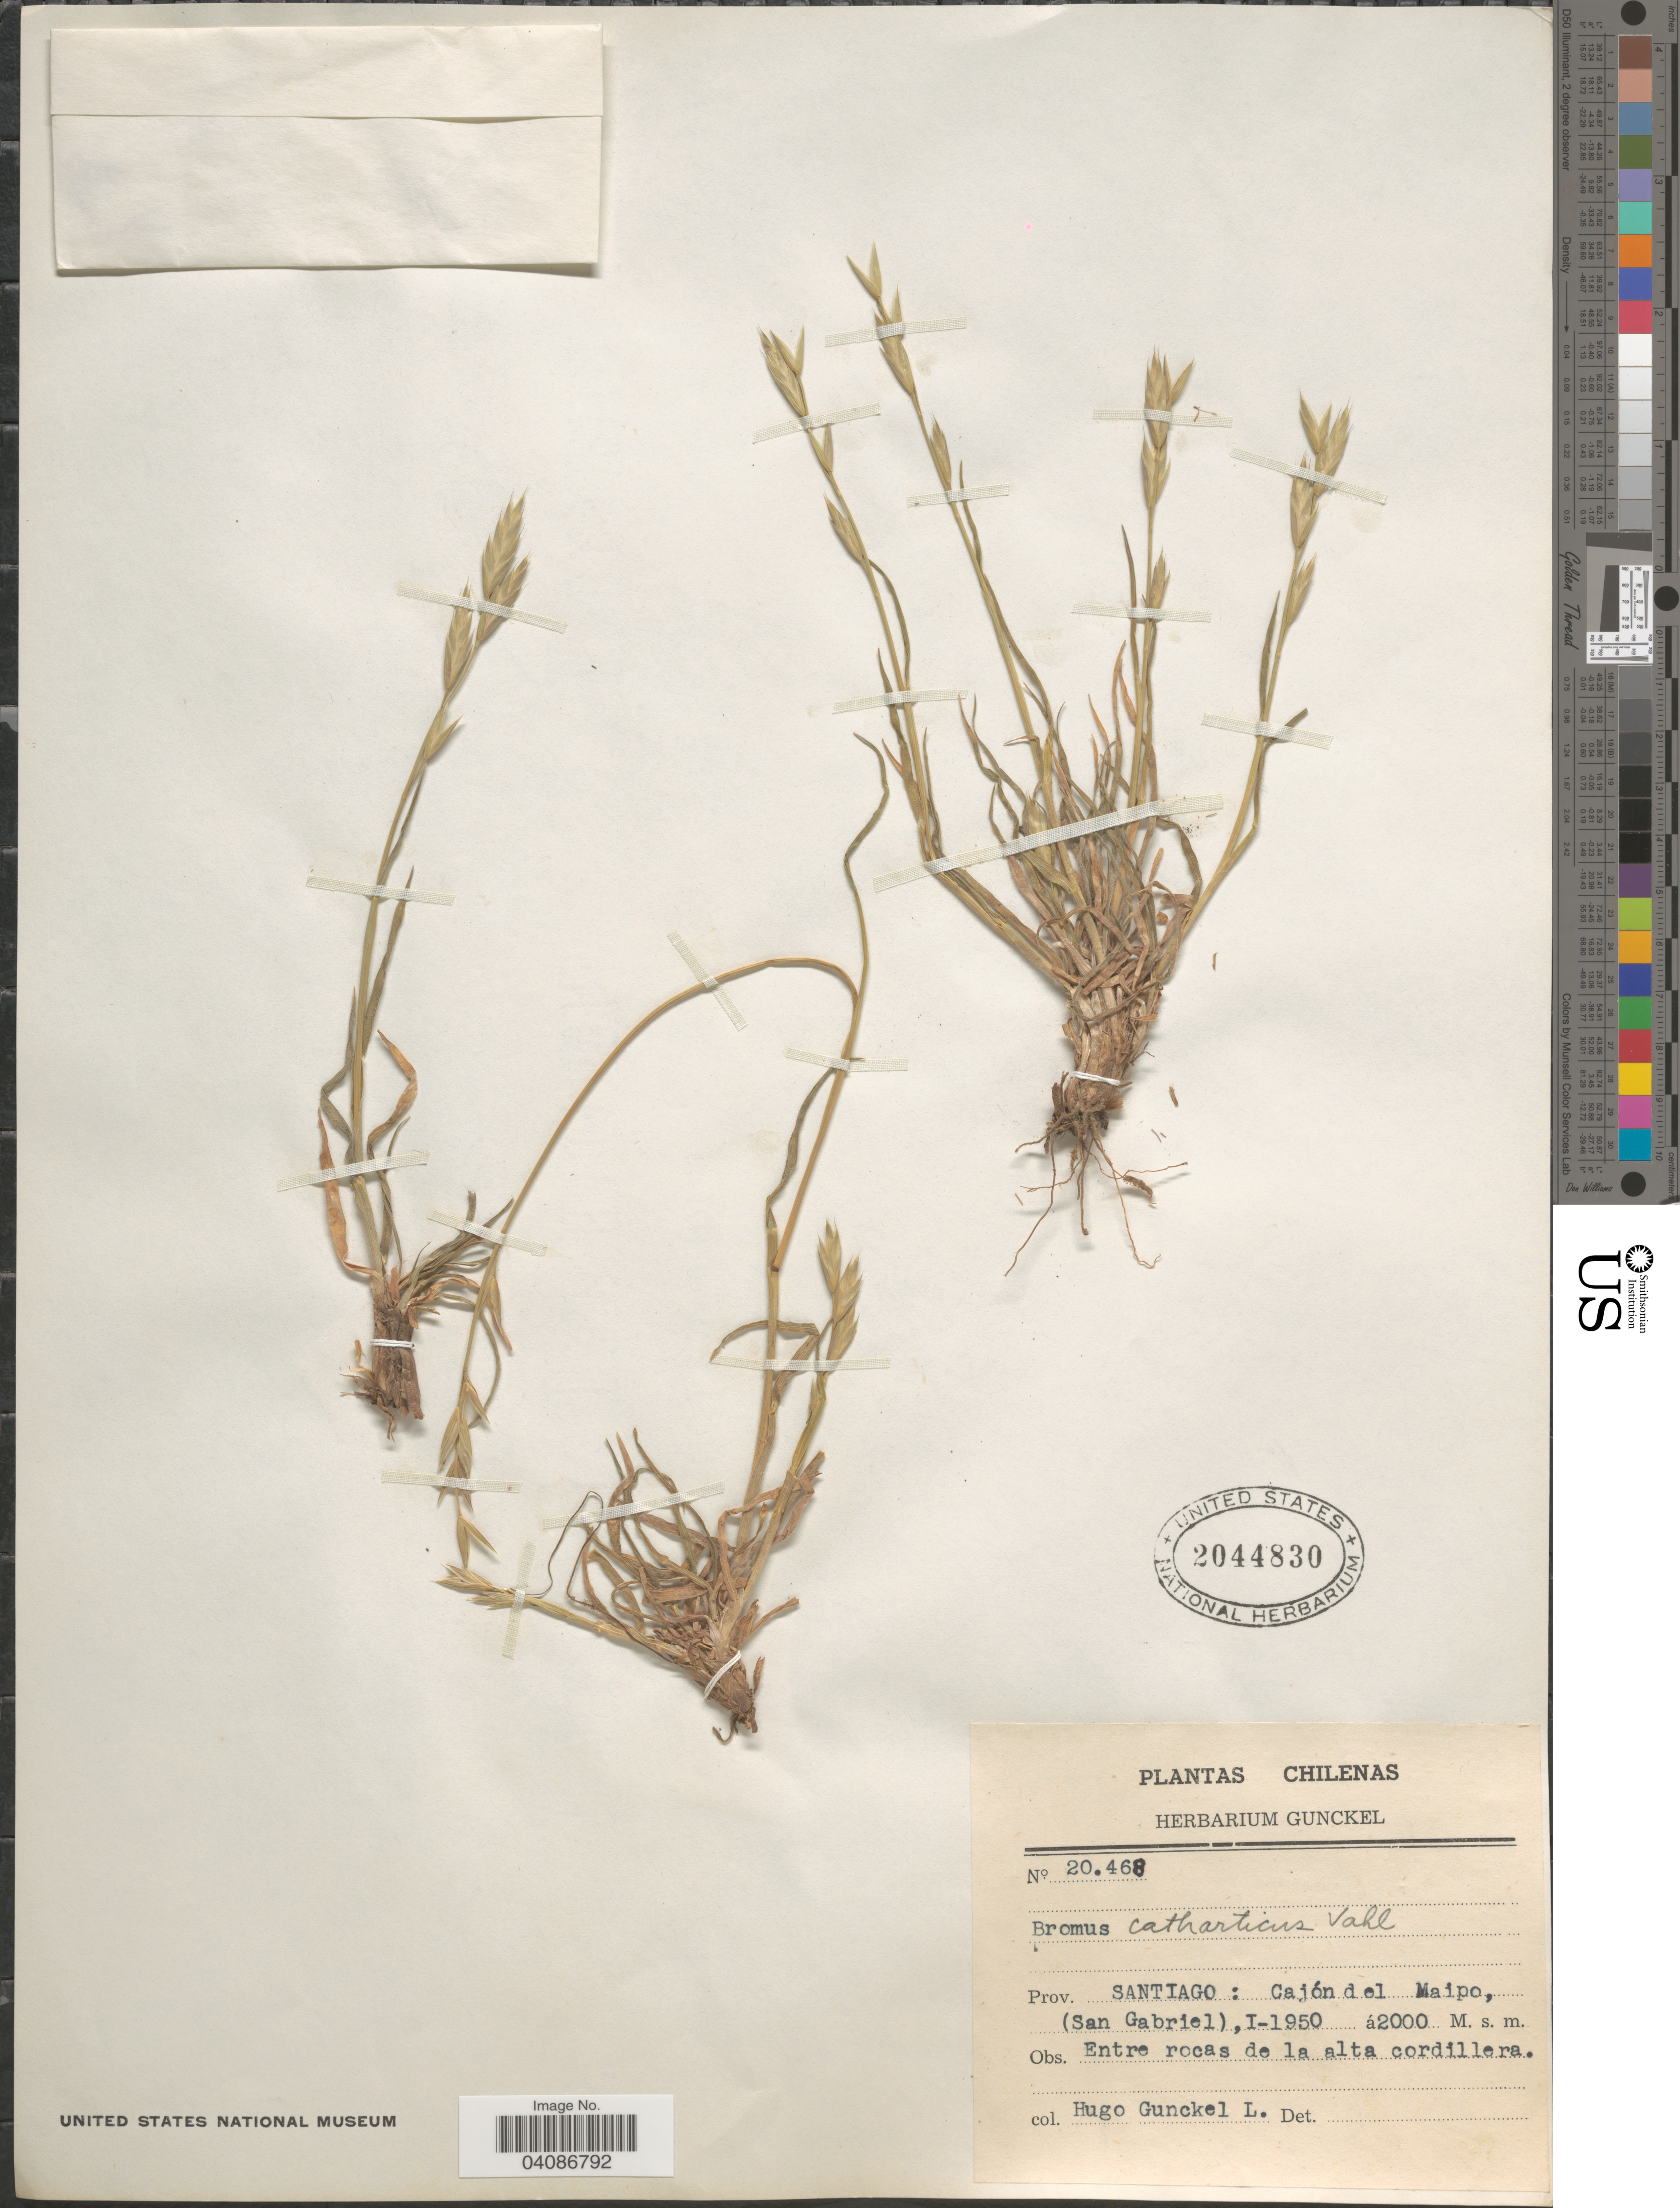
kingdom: Plantae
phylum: Tracheophyta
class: Liliopsida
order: Poales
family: Poaceae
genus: Bromus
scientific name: Bromus catharticus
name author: Vahl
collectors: H. Gunckel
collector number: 20468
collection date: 1950-01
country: Chile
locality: Prov. Santiago : Cajón del Maipo, (San Gabriel).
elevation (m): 2000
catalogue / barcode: US 2044830